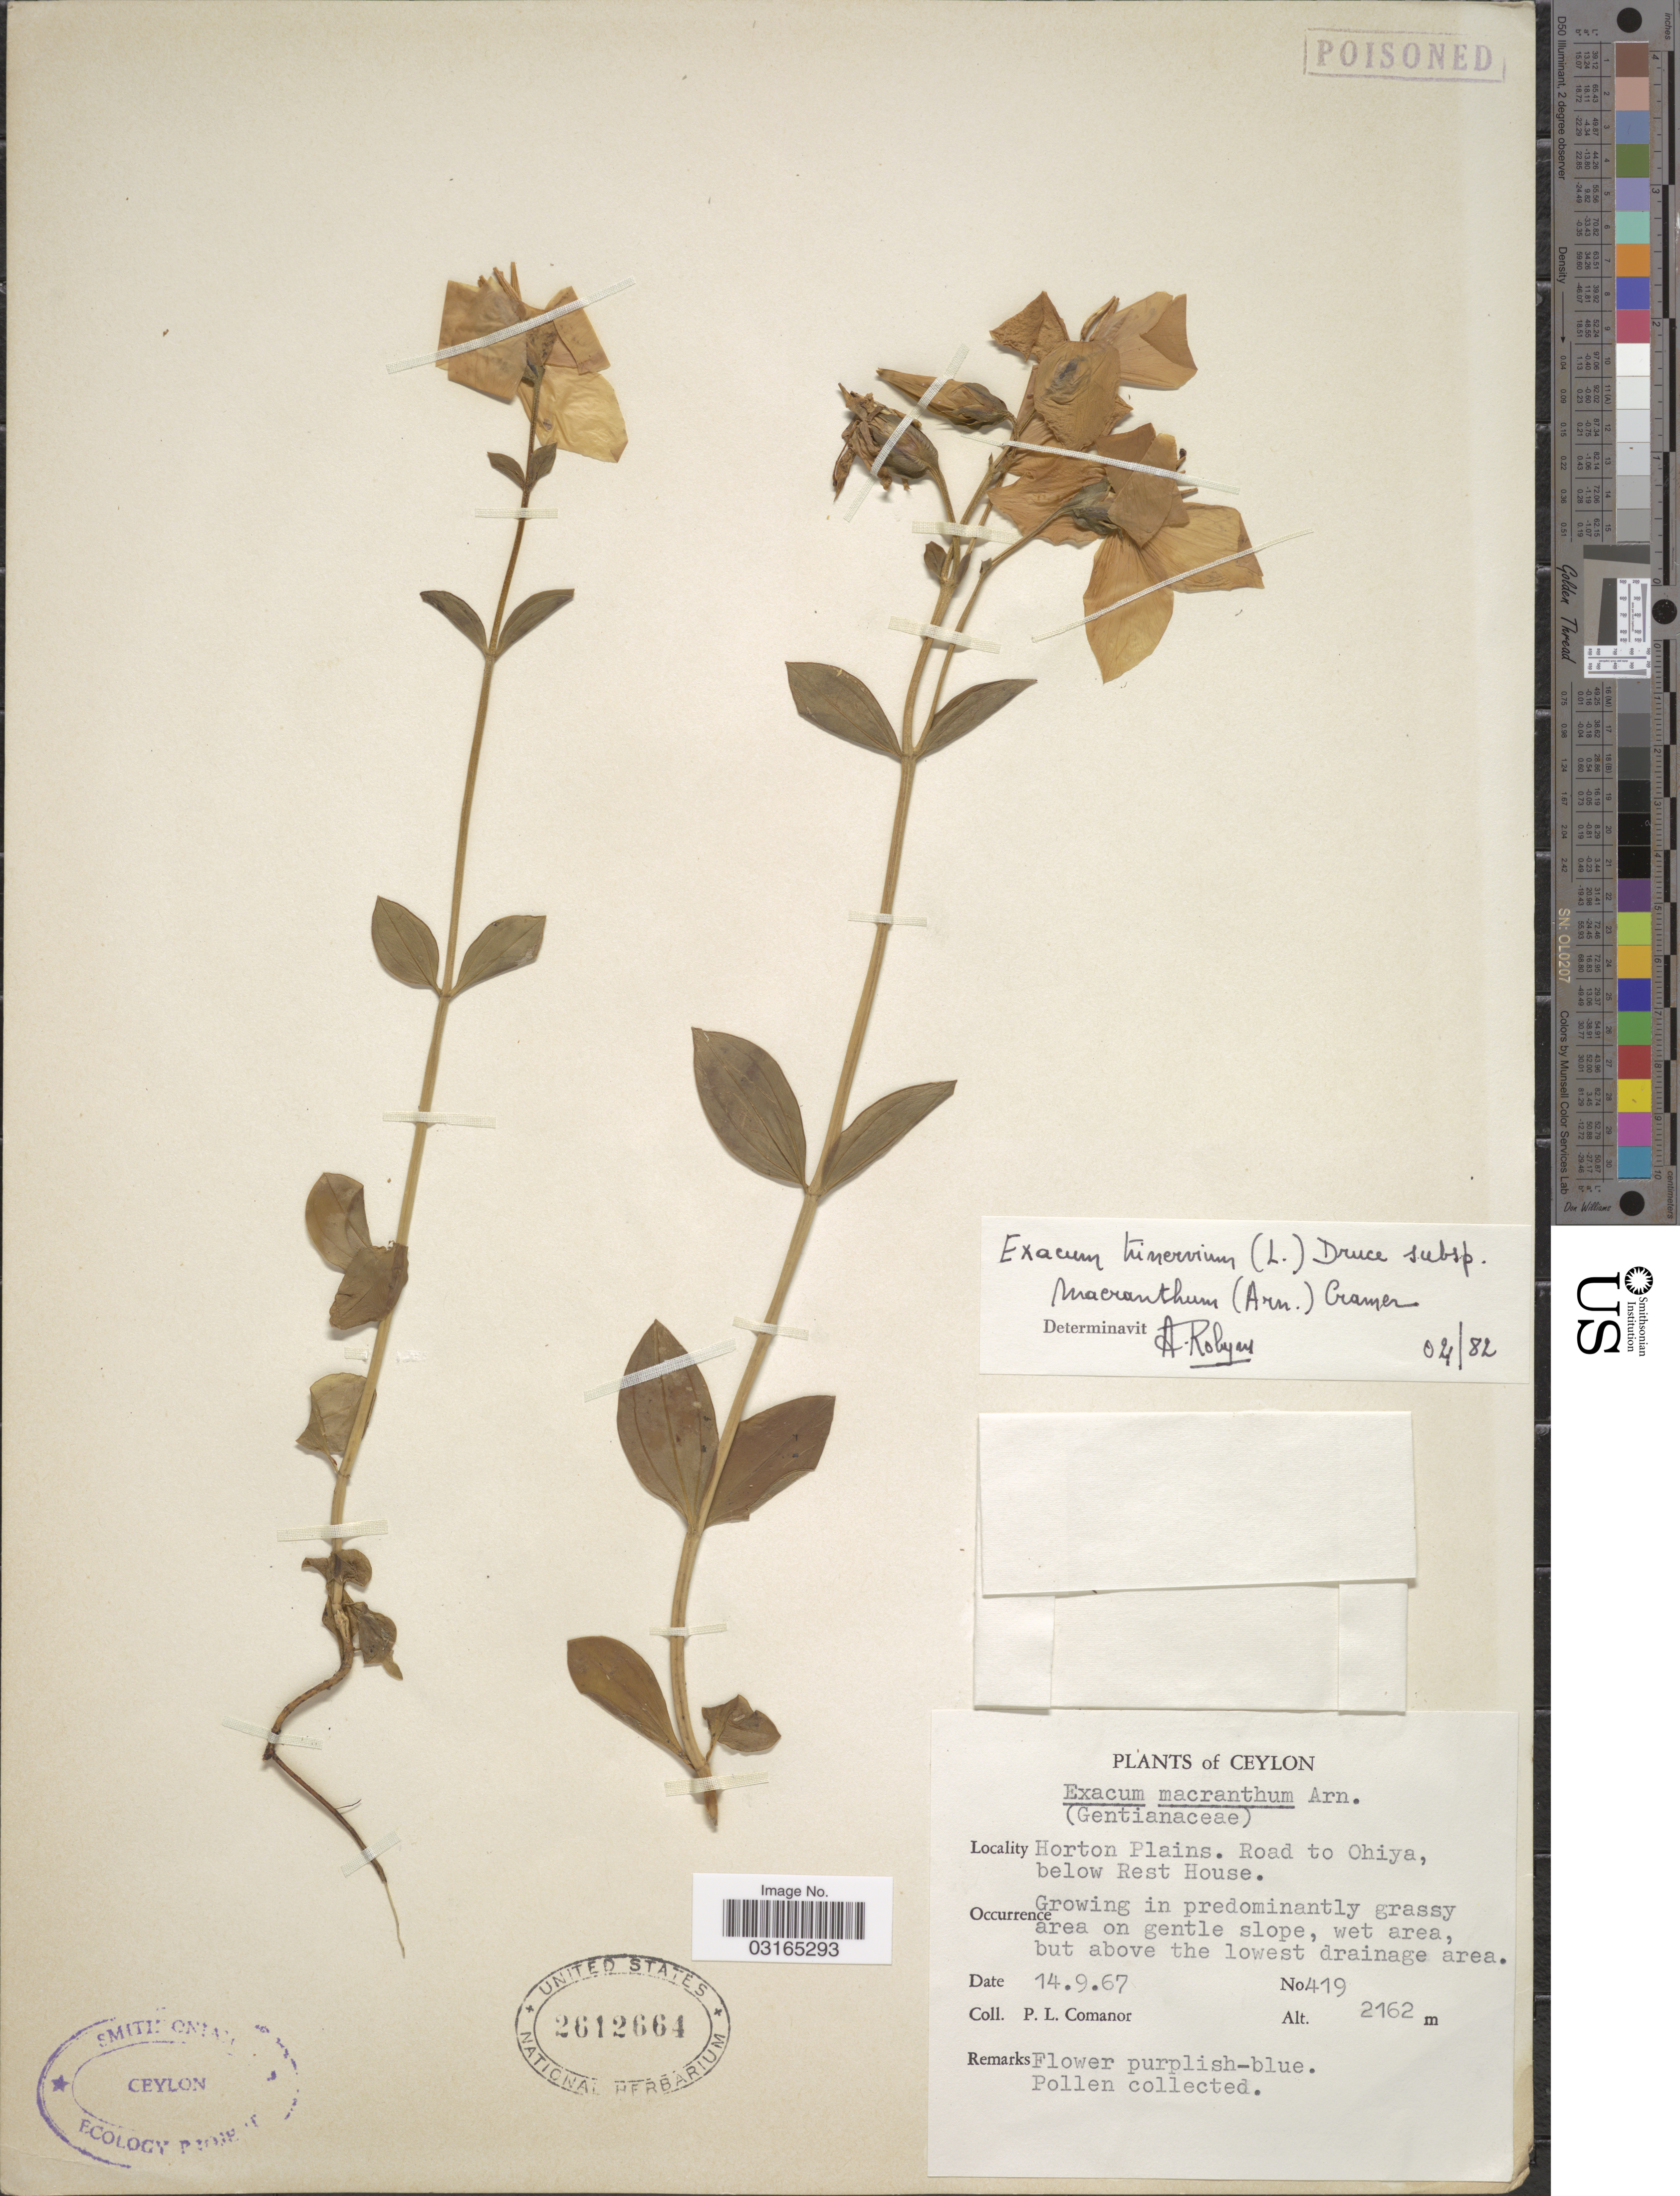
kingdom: Plantae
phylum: Tracheophyta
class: Magnoliopsida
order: Gentianales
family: Gentianaceae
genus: Exacum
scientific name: Exacum macranthum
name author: Arn. ex Griseb.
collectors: P. Comanor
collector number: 419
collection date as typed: Transcribed d/m/y: 14/9/67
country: Sri Lanka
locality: Ceylon. Horton Plains. Road to Ohiya, below Rest House.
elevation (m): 2162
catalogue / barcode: US 2612664